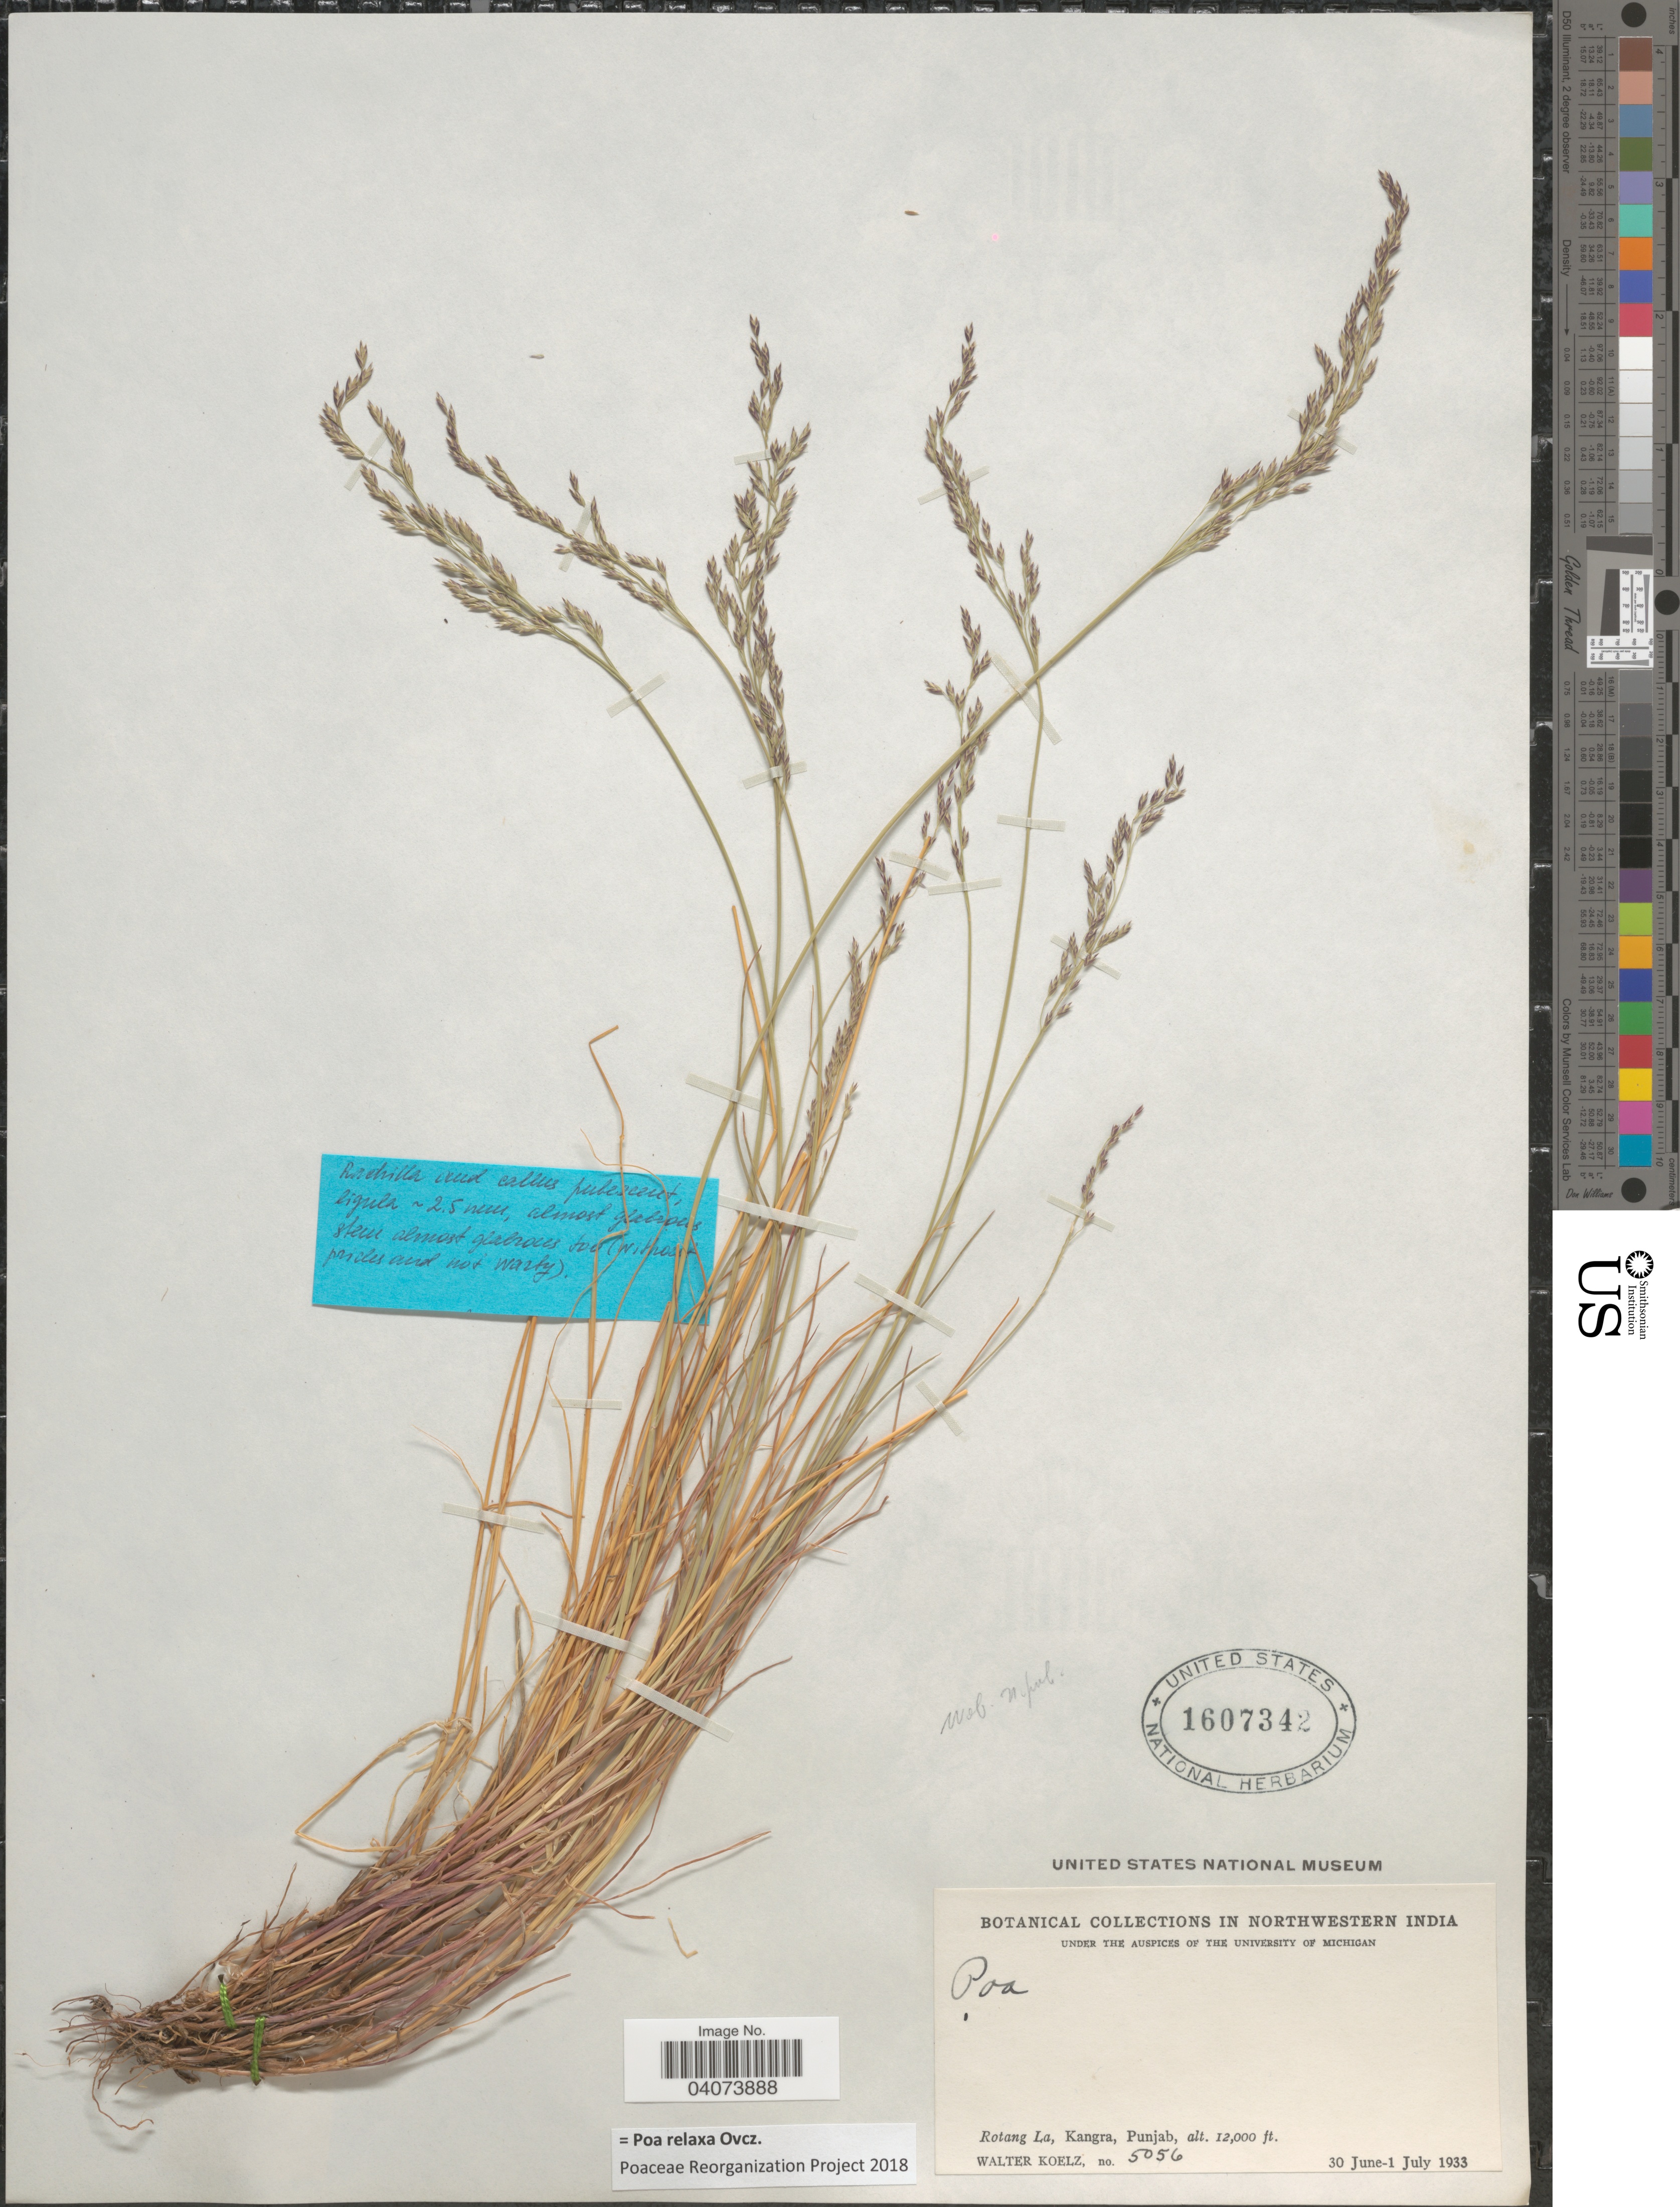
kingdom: Plantae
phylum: Tracheophyta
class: Liliopsida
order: Poales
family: Poaceae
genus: Poa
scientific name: Poa relaxa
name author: Ovcz.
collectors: W. N. Koelz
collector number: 5056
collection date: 1933-06-30/1933-07-01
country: India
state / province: Punjab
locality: Northwestern India. Rotang La, Kangra.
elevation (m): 3658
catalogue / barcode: US 1607342